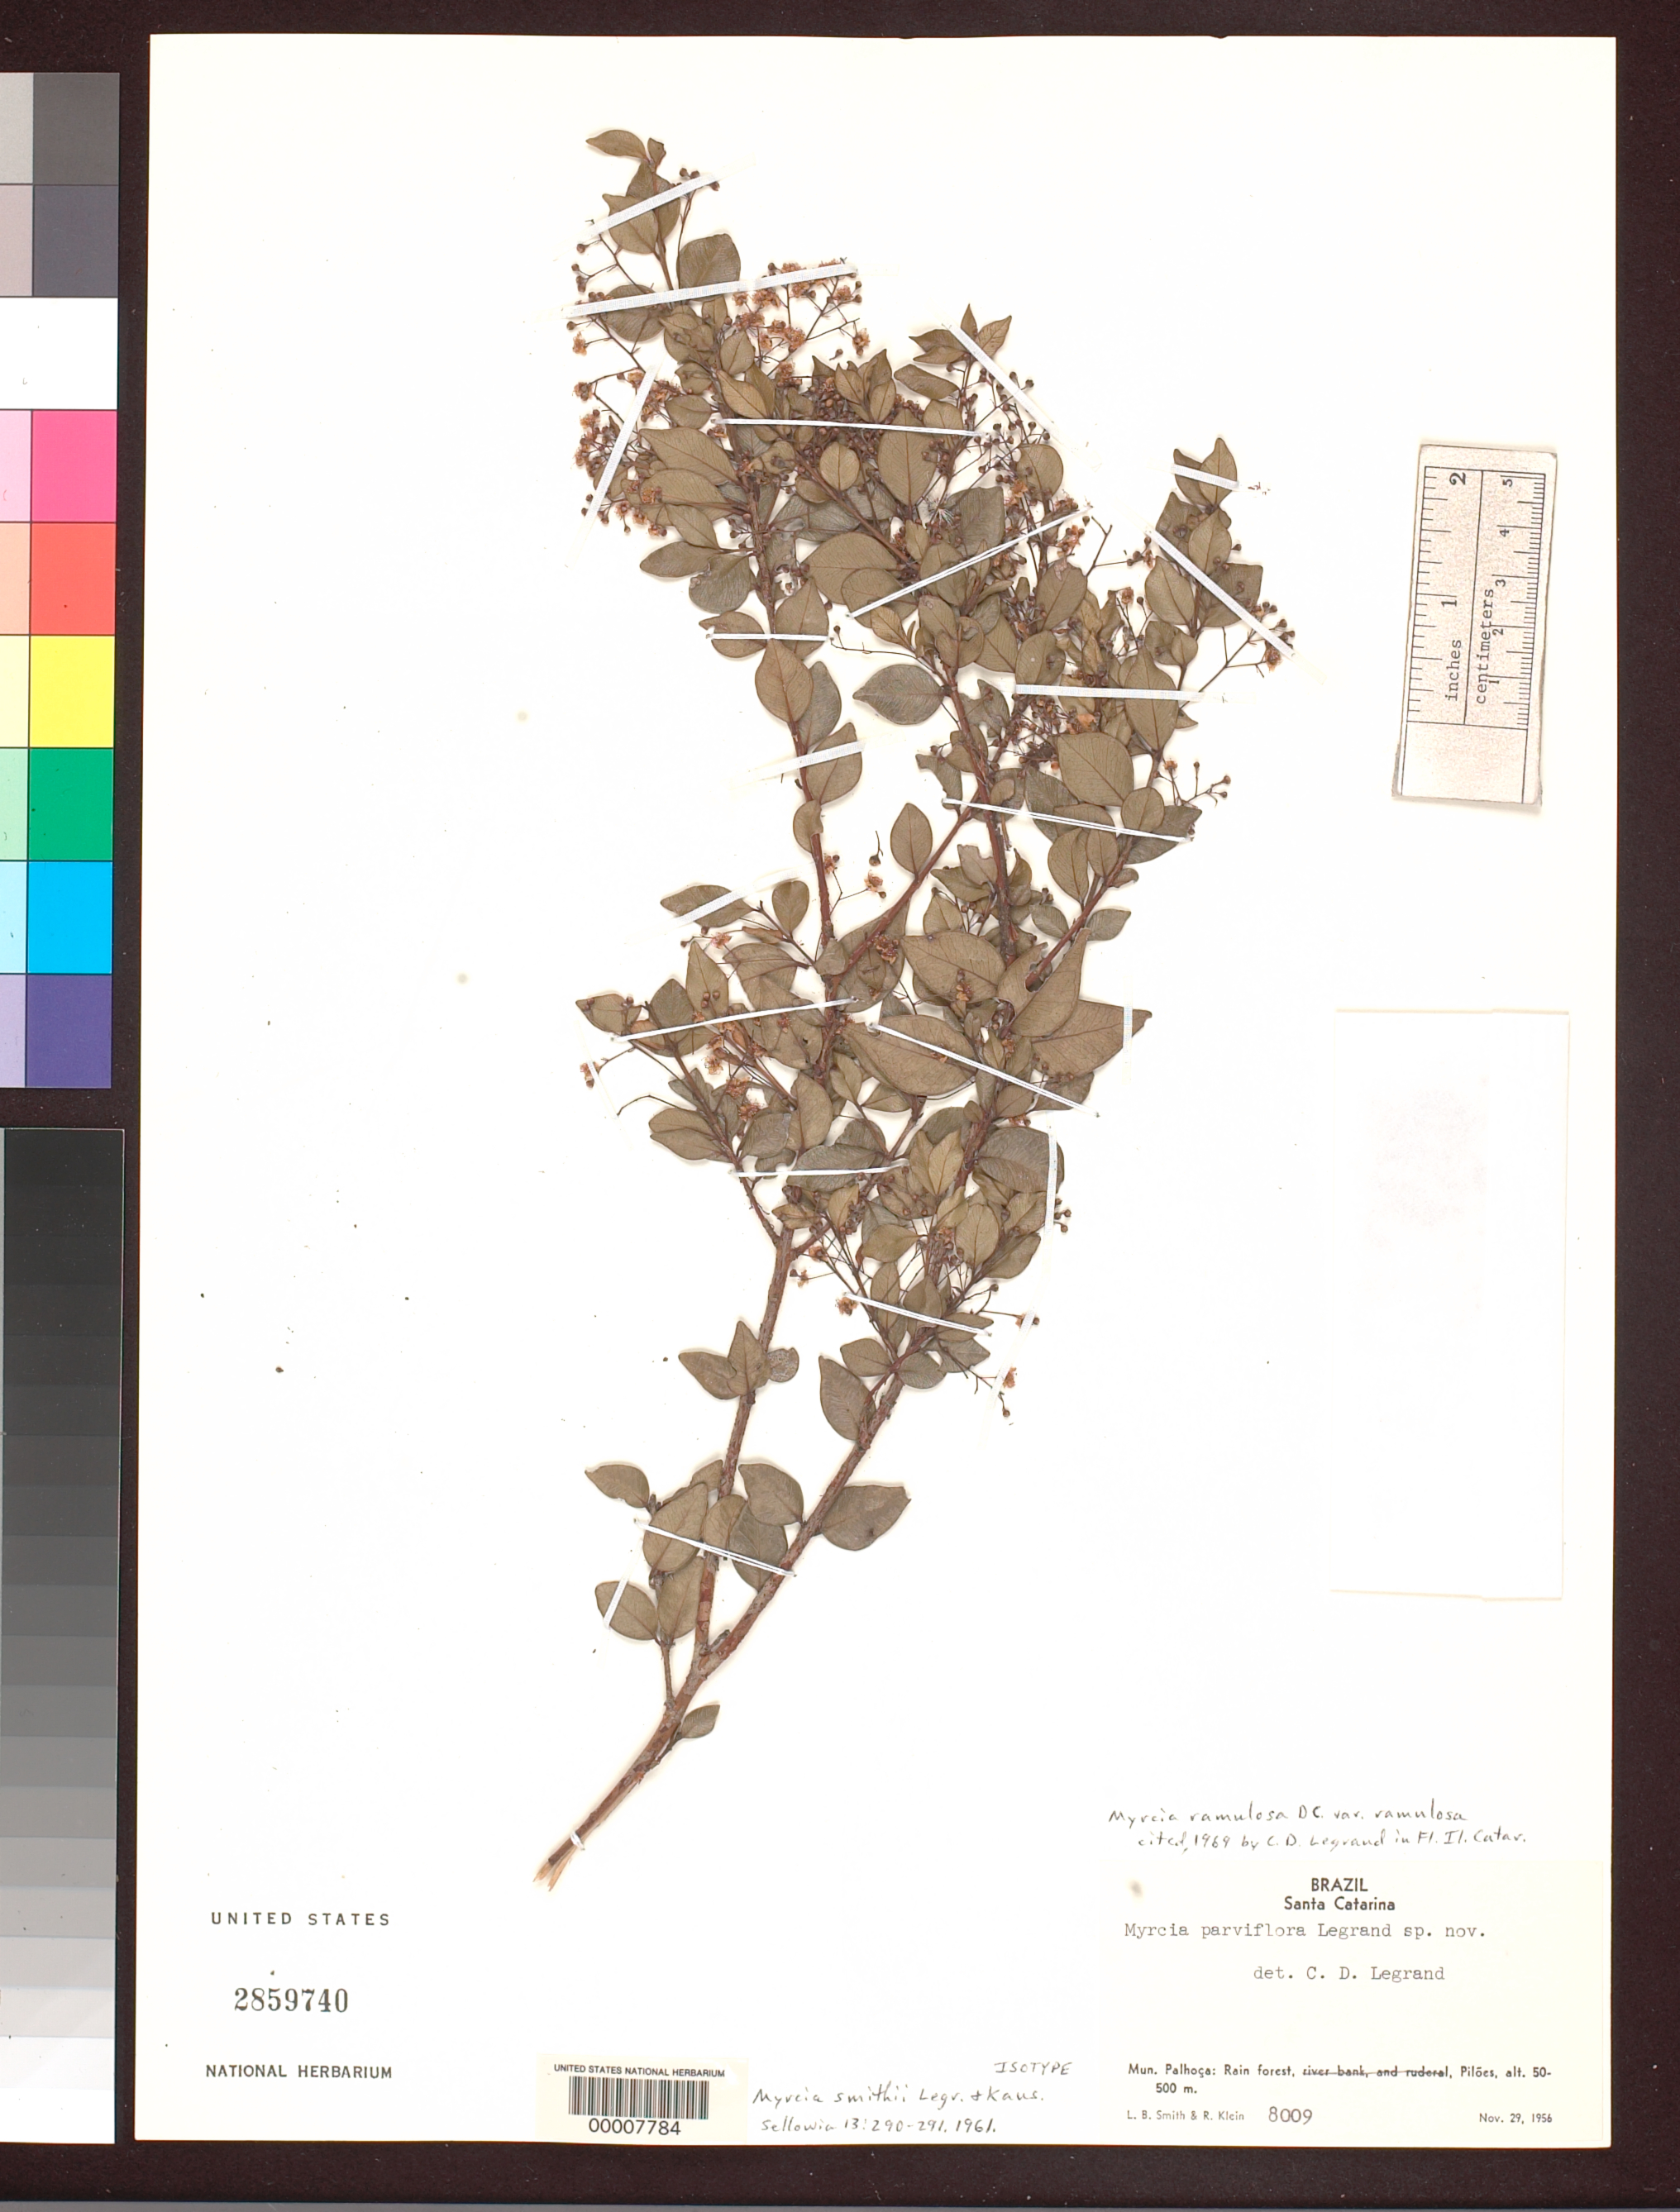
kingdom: Plantae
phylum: Tracheophyta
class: Magnoliopsida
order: Myrtales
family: Myrtaceae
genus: Myrcia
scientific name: Myrcia smithii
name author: D. Legrand & Kausel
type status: Isotype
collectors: L. Smith & R. M. Klein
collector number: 8009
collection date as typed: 29 Nov 1956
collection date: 1956-11-29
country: Brazil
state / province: Santa Catarina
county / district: Palhoça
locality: Piloes.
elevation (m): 50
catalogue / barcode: US 2859740